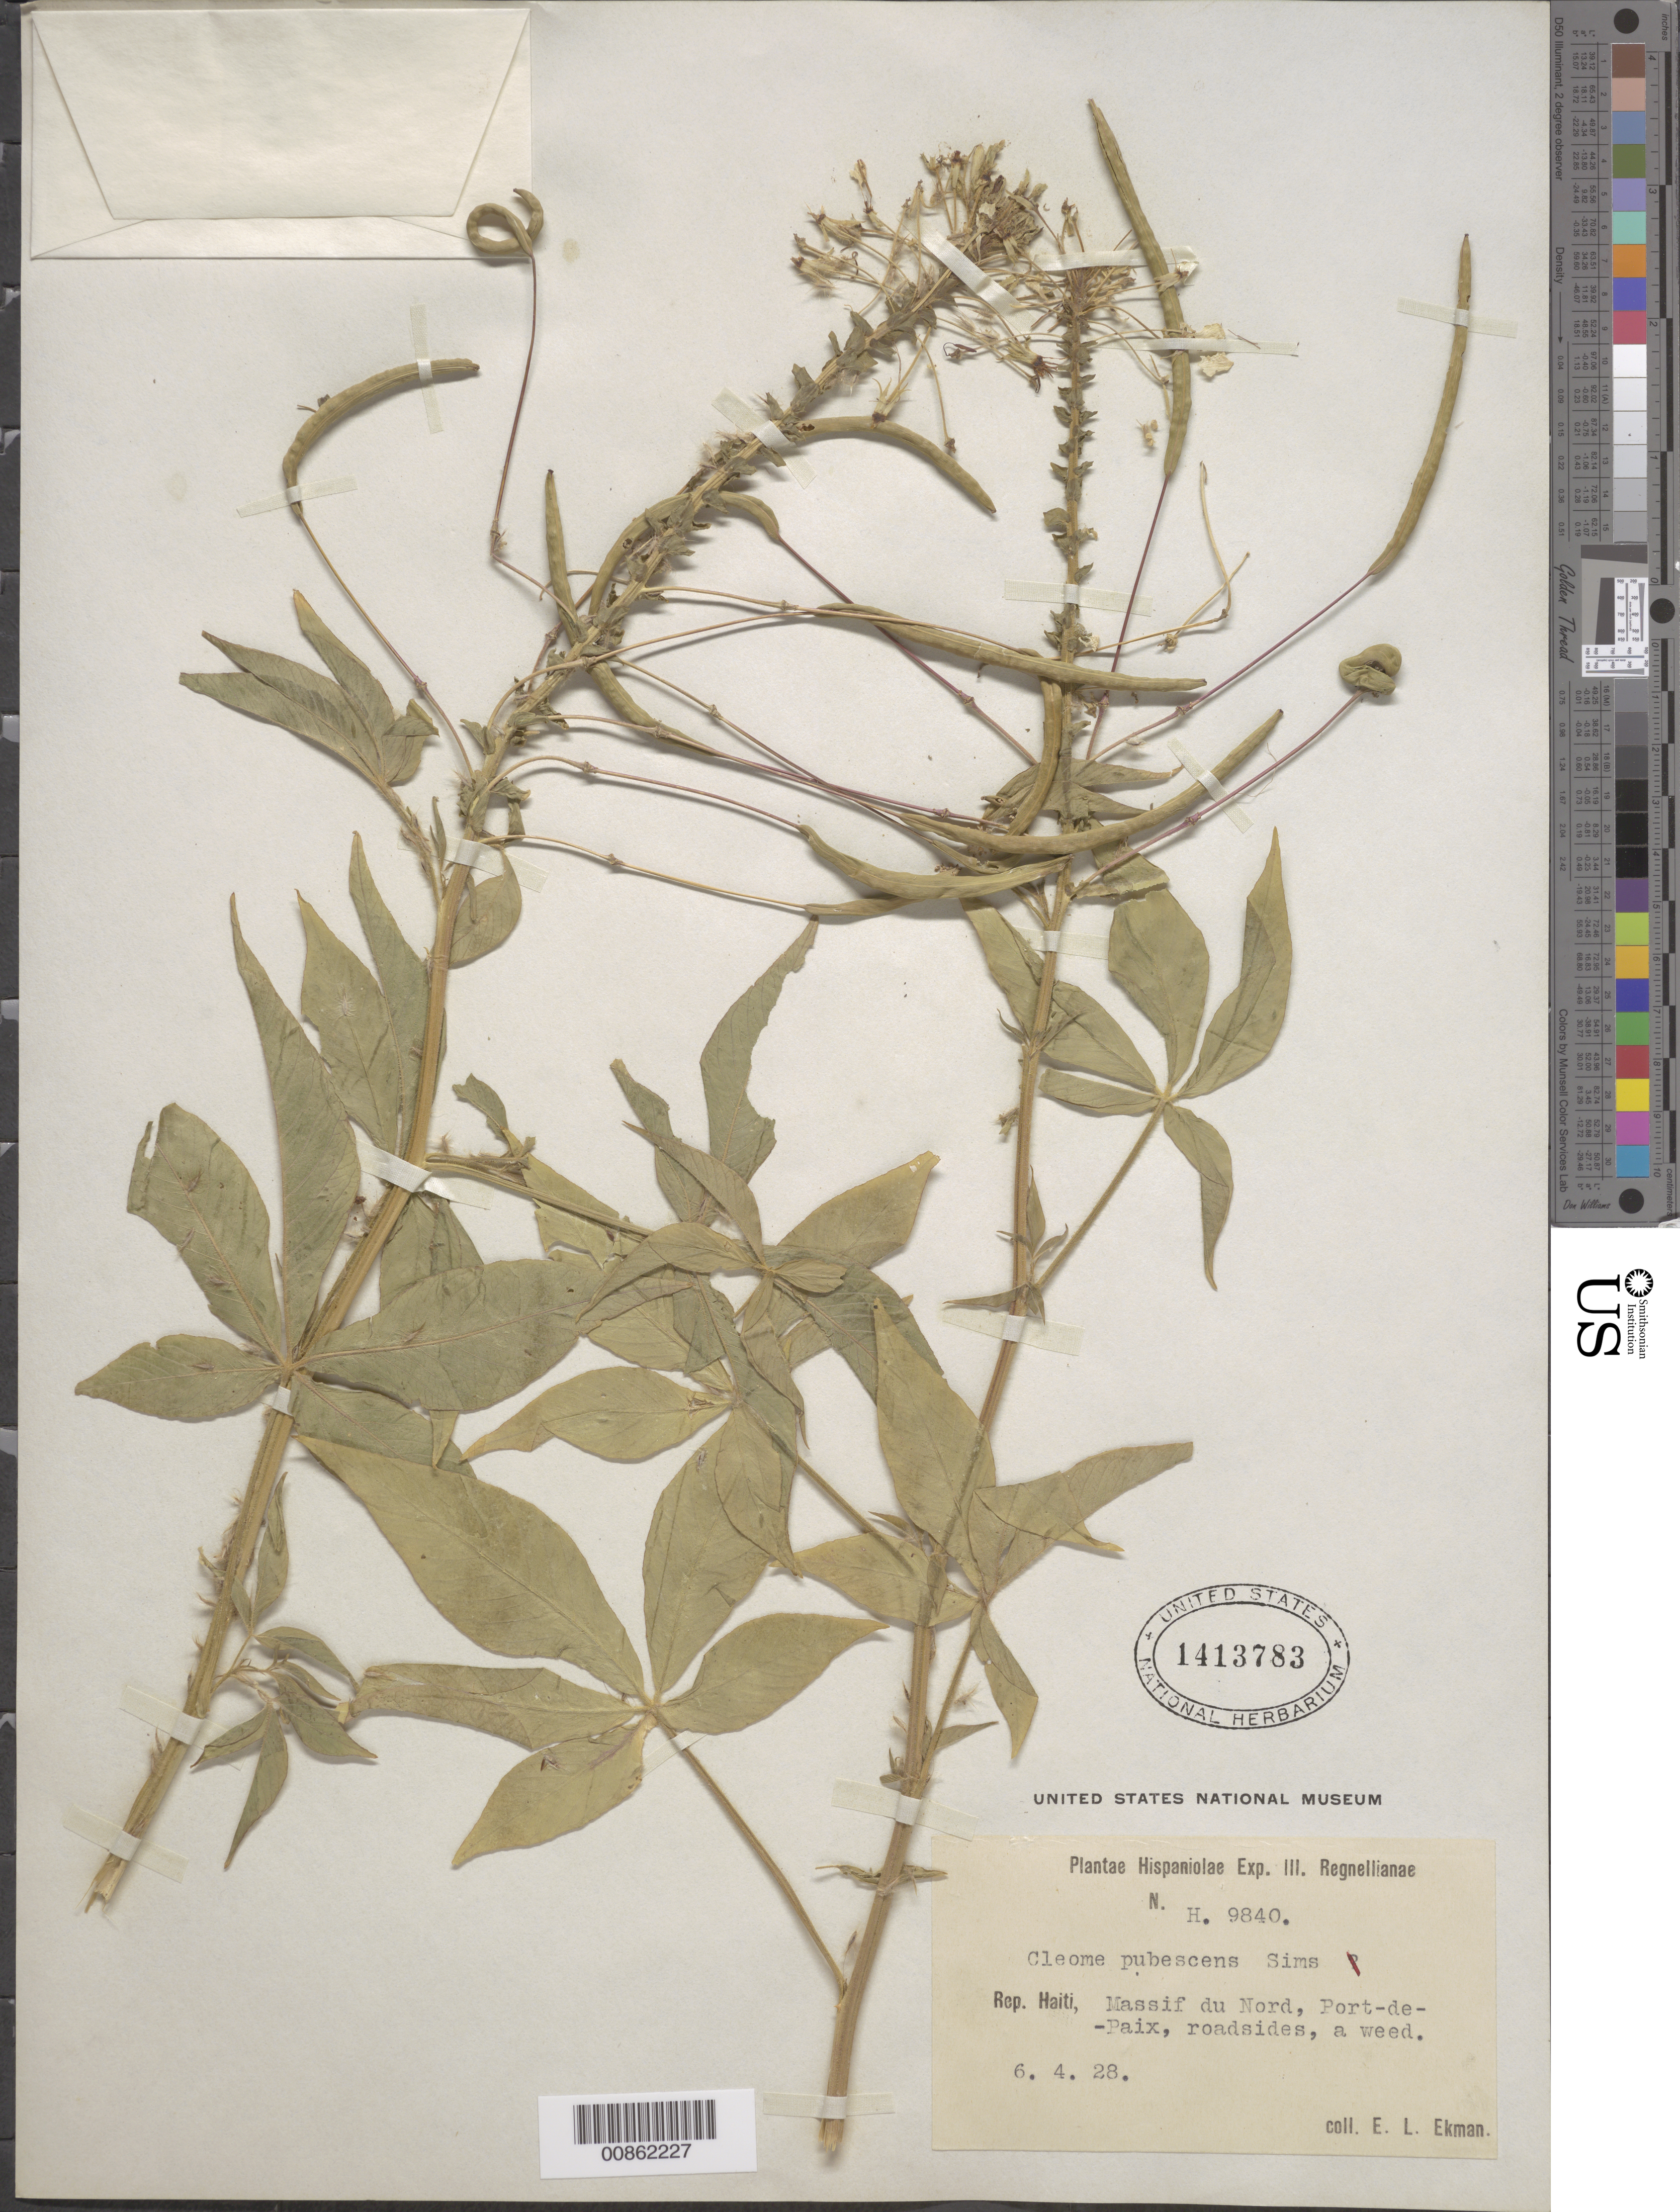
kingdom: Plantae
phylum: Tracheophyta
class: Magnoliopsida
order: Brassicales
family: Cleomaceae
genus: Tarenaya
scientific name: Tarenaya spinosa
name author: (Jacq.) Raf.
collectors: E. L. Ekman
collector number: H 9840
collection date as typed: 06 Apr 1928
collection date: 1928-04-06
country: Haiti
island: Hispaniola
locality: Massif du Nord, Port-de-Paix.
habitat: Roadsides.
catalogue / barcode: US 1413783